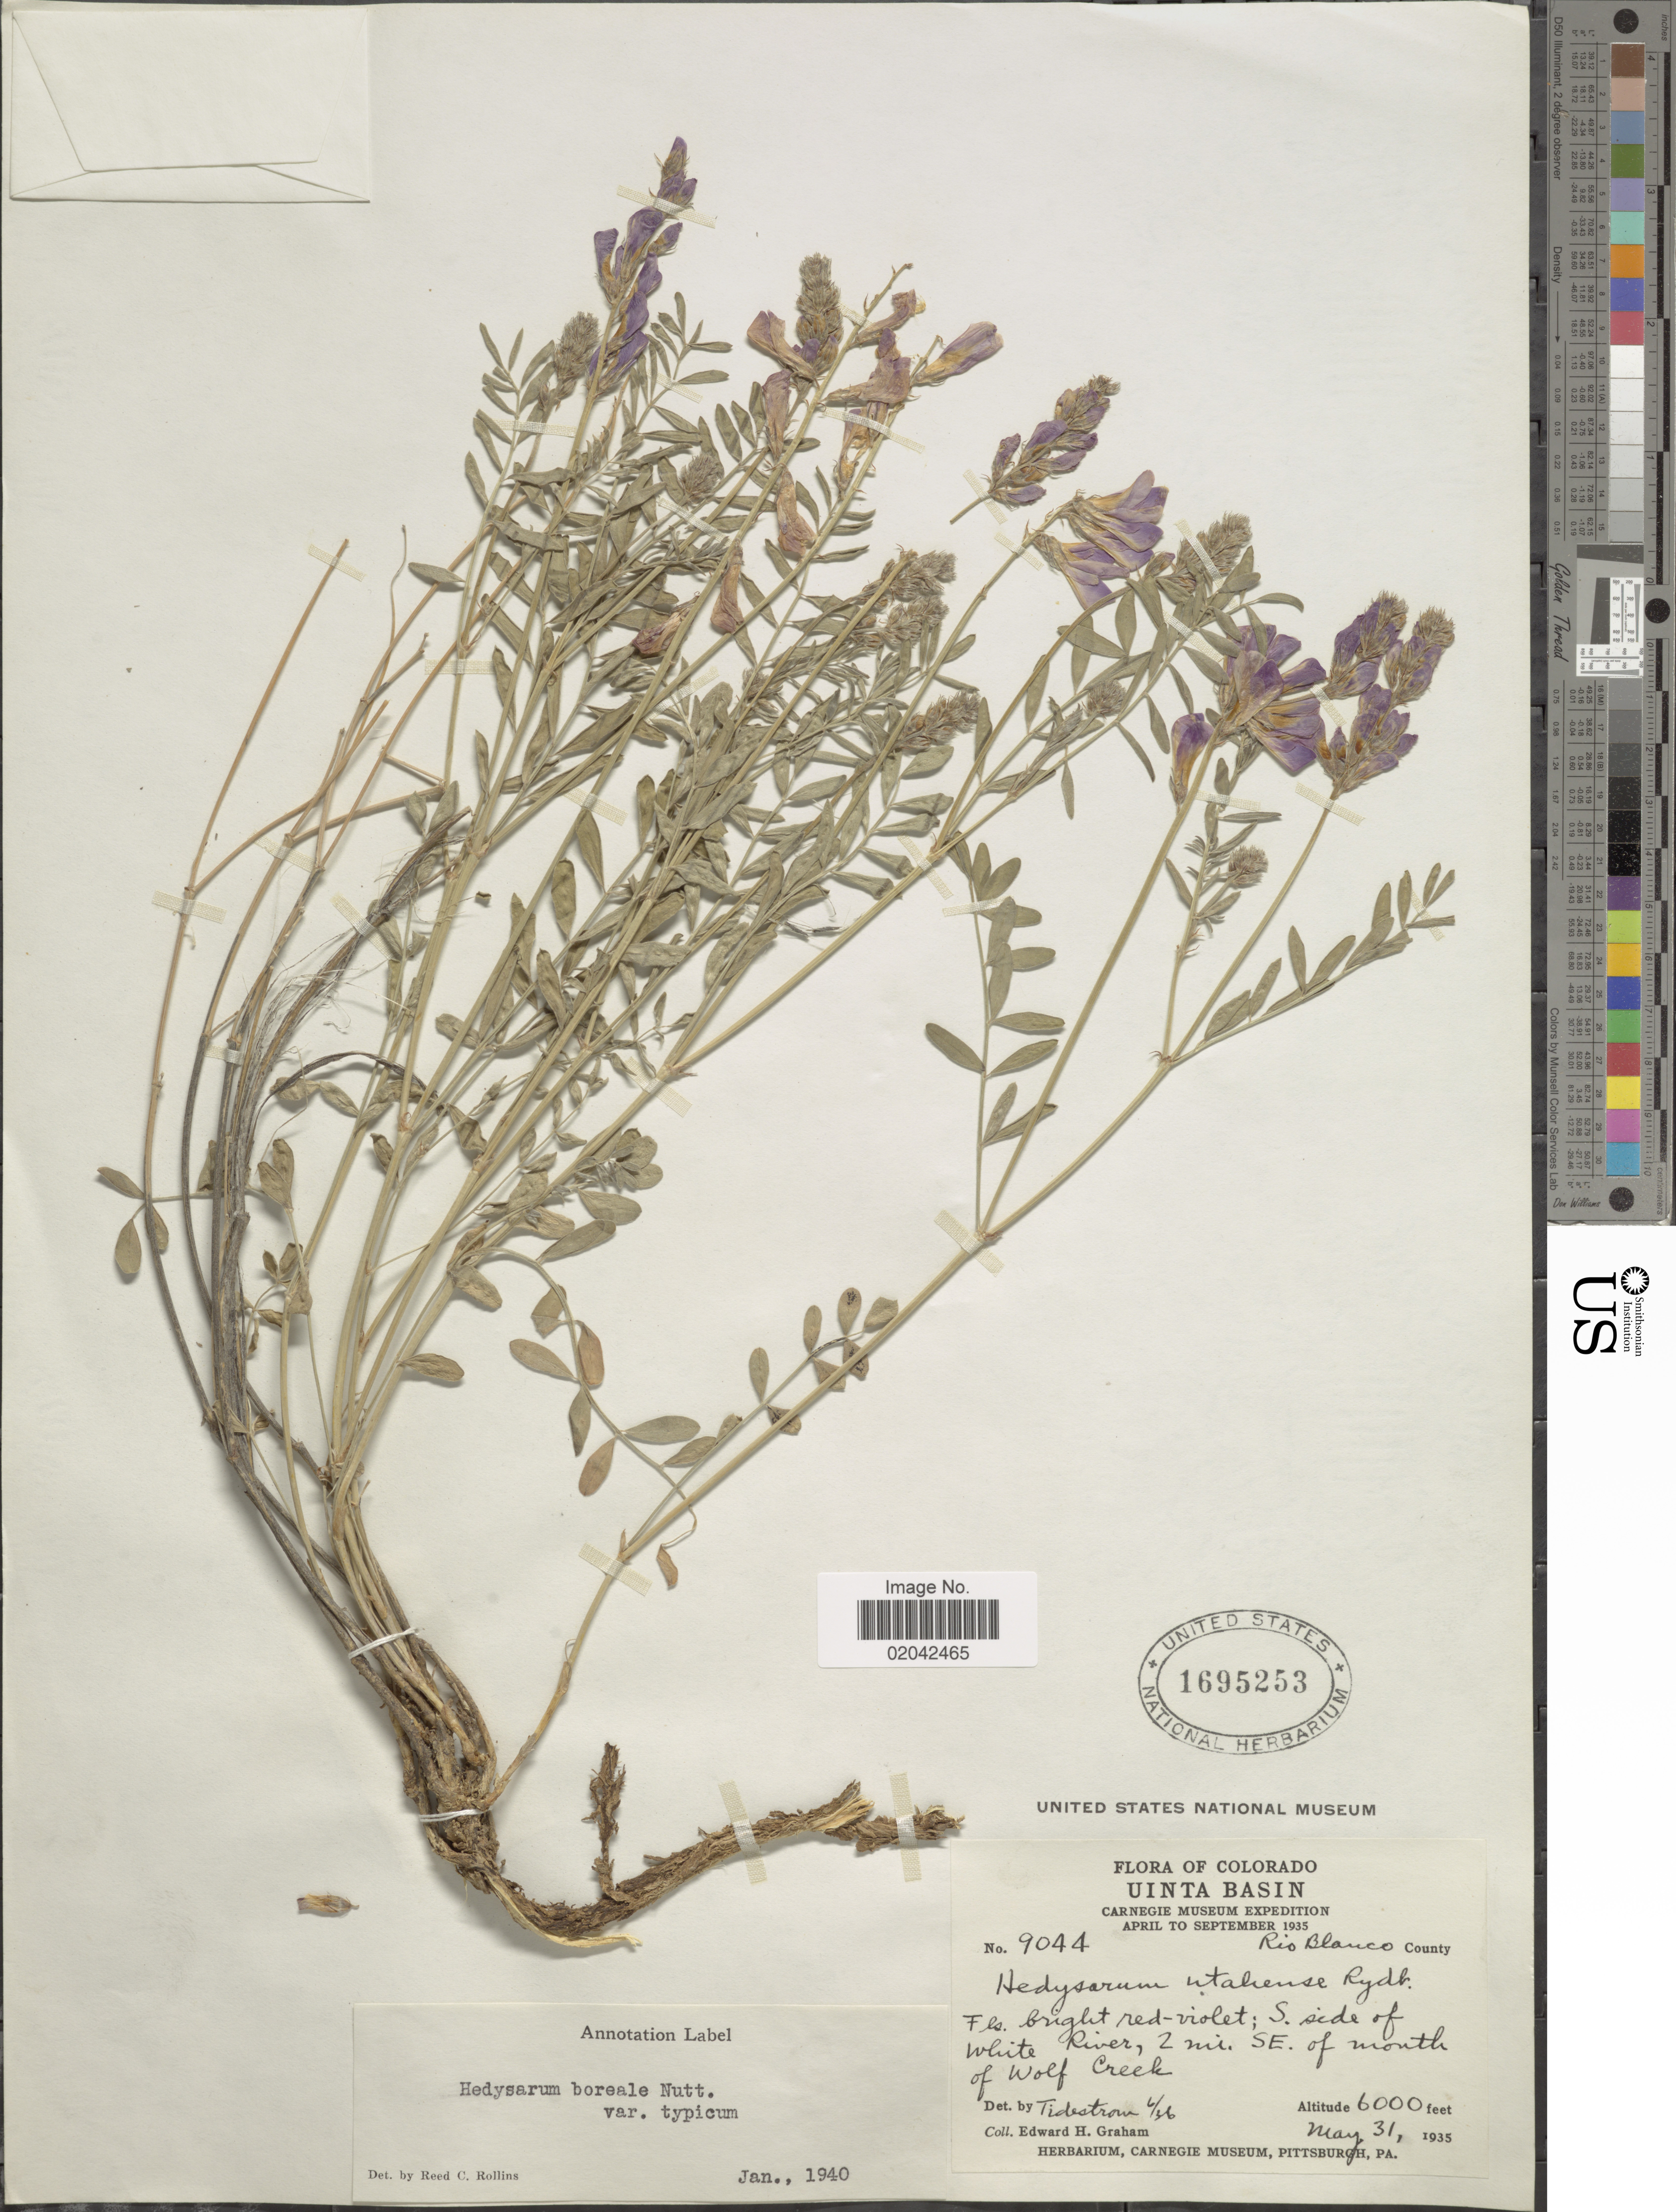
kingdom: Plantae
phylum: Tracheophyta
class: Magnoliopsida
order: Fabales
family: Fabaceae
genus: Hedysarum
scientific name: Hedysarum boreale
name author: Nutt.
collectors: E. H. Graham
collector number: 9044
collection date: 1935-05-31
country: United States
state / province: Colorado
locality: Uinta Basin, Rio Blanco County, S side of White River, 2 mi SE of mouth of Wolf Creek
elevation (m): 1829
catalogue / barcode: US 1695253